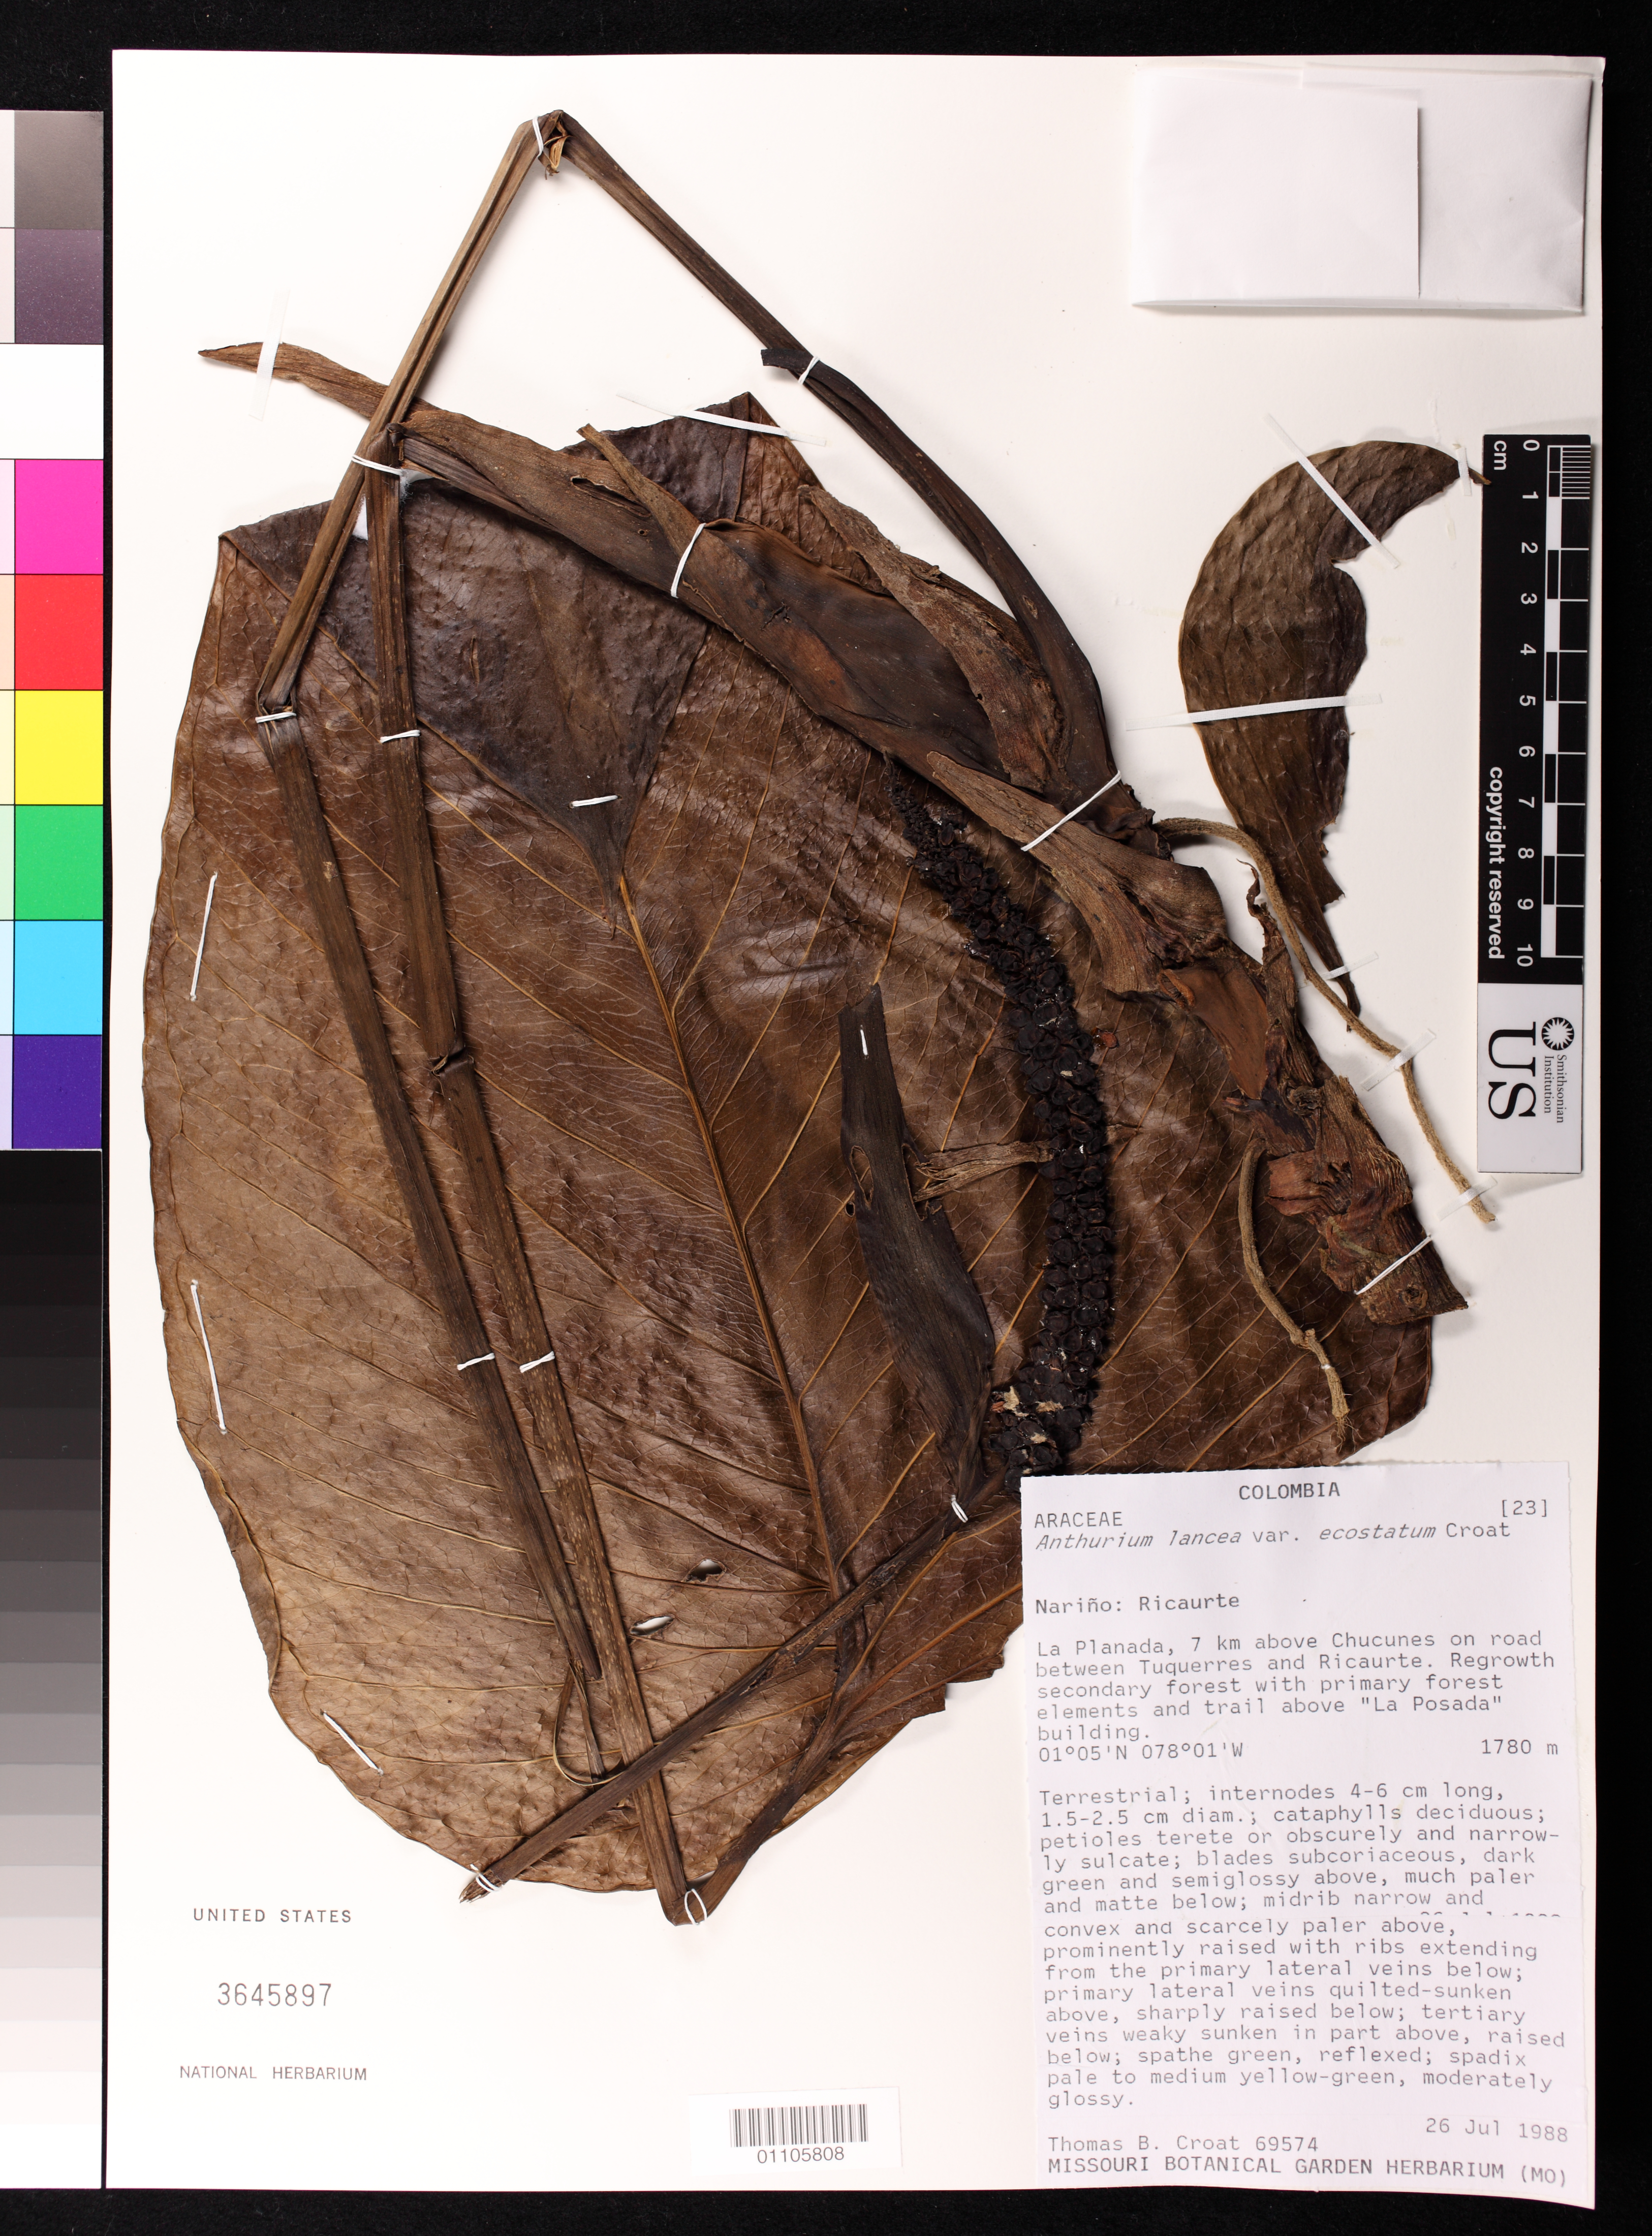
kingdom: Plantae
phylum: Tracheophyta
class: Liliopsida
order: Alismatales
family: Araceae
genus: Anthurium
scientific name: Anthurium lancea var. ecostatum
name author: Croat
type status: Isotype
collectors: T. B. Croat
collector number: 69574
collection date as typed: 26 Jul 1988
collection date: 1988-07-26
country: Colombia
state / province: Nariño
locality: Nariño: Ricaurte. La Planada, 7 km above Chucunes on road between Tuquerres and Ricaurte; above "La Posada" building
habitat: Regrowth secondary forest with primary forest elements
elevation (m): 1780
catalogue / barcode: US 3645897